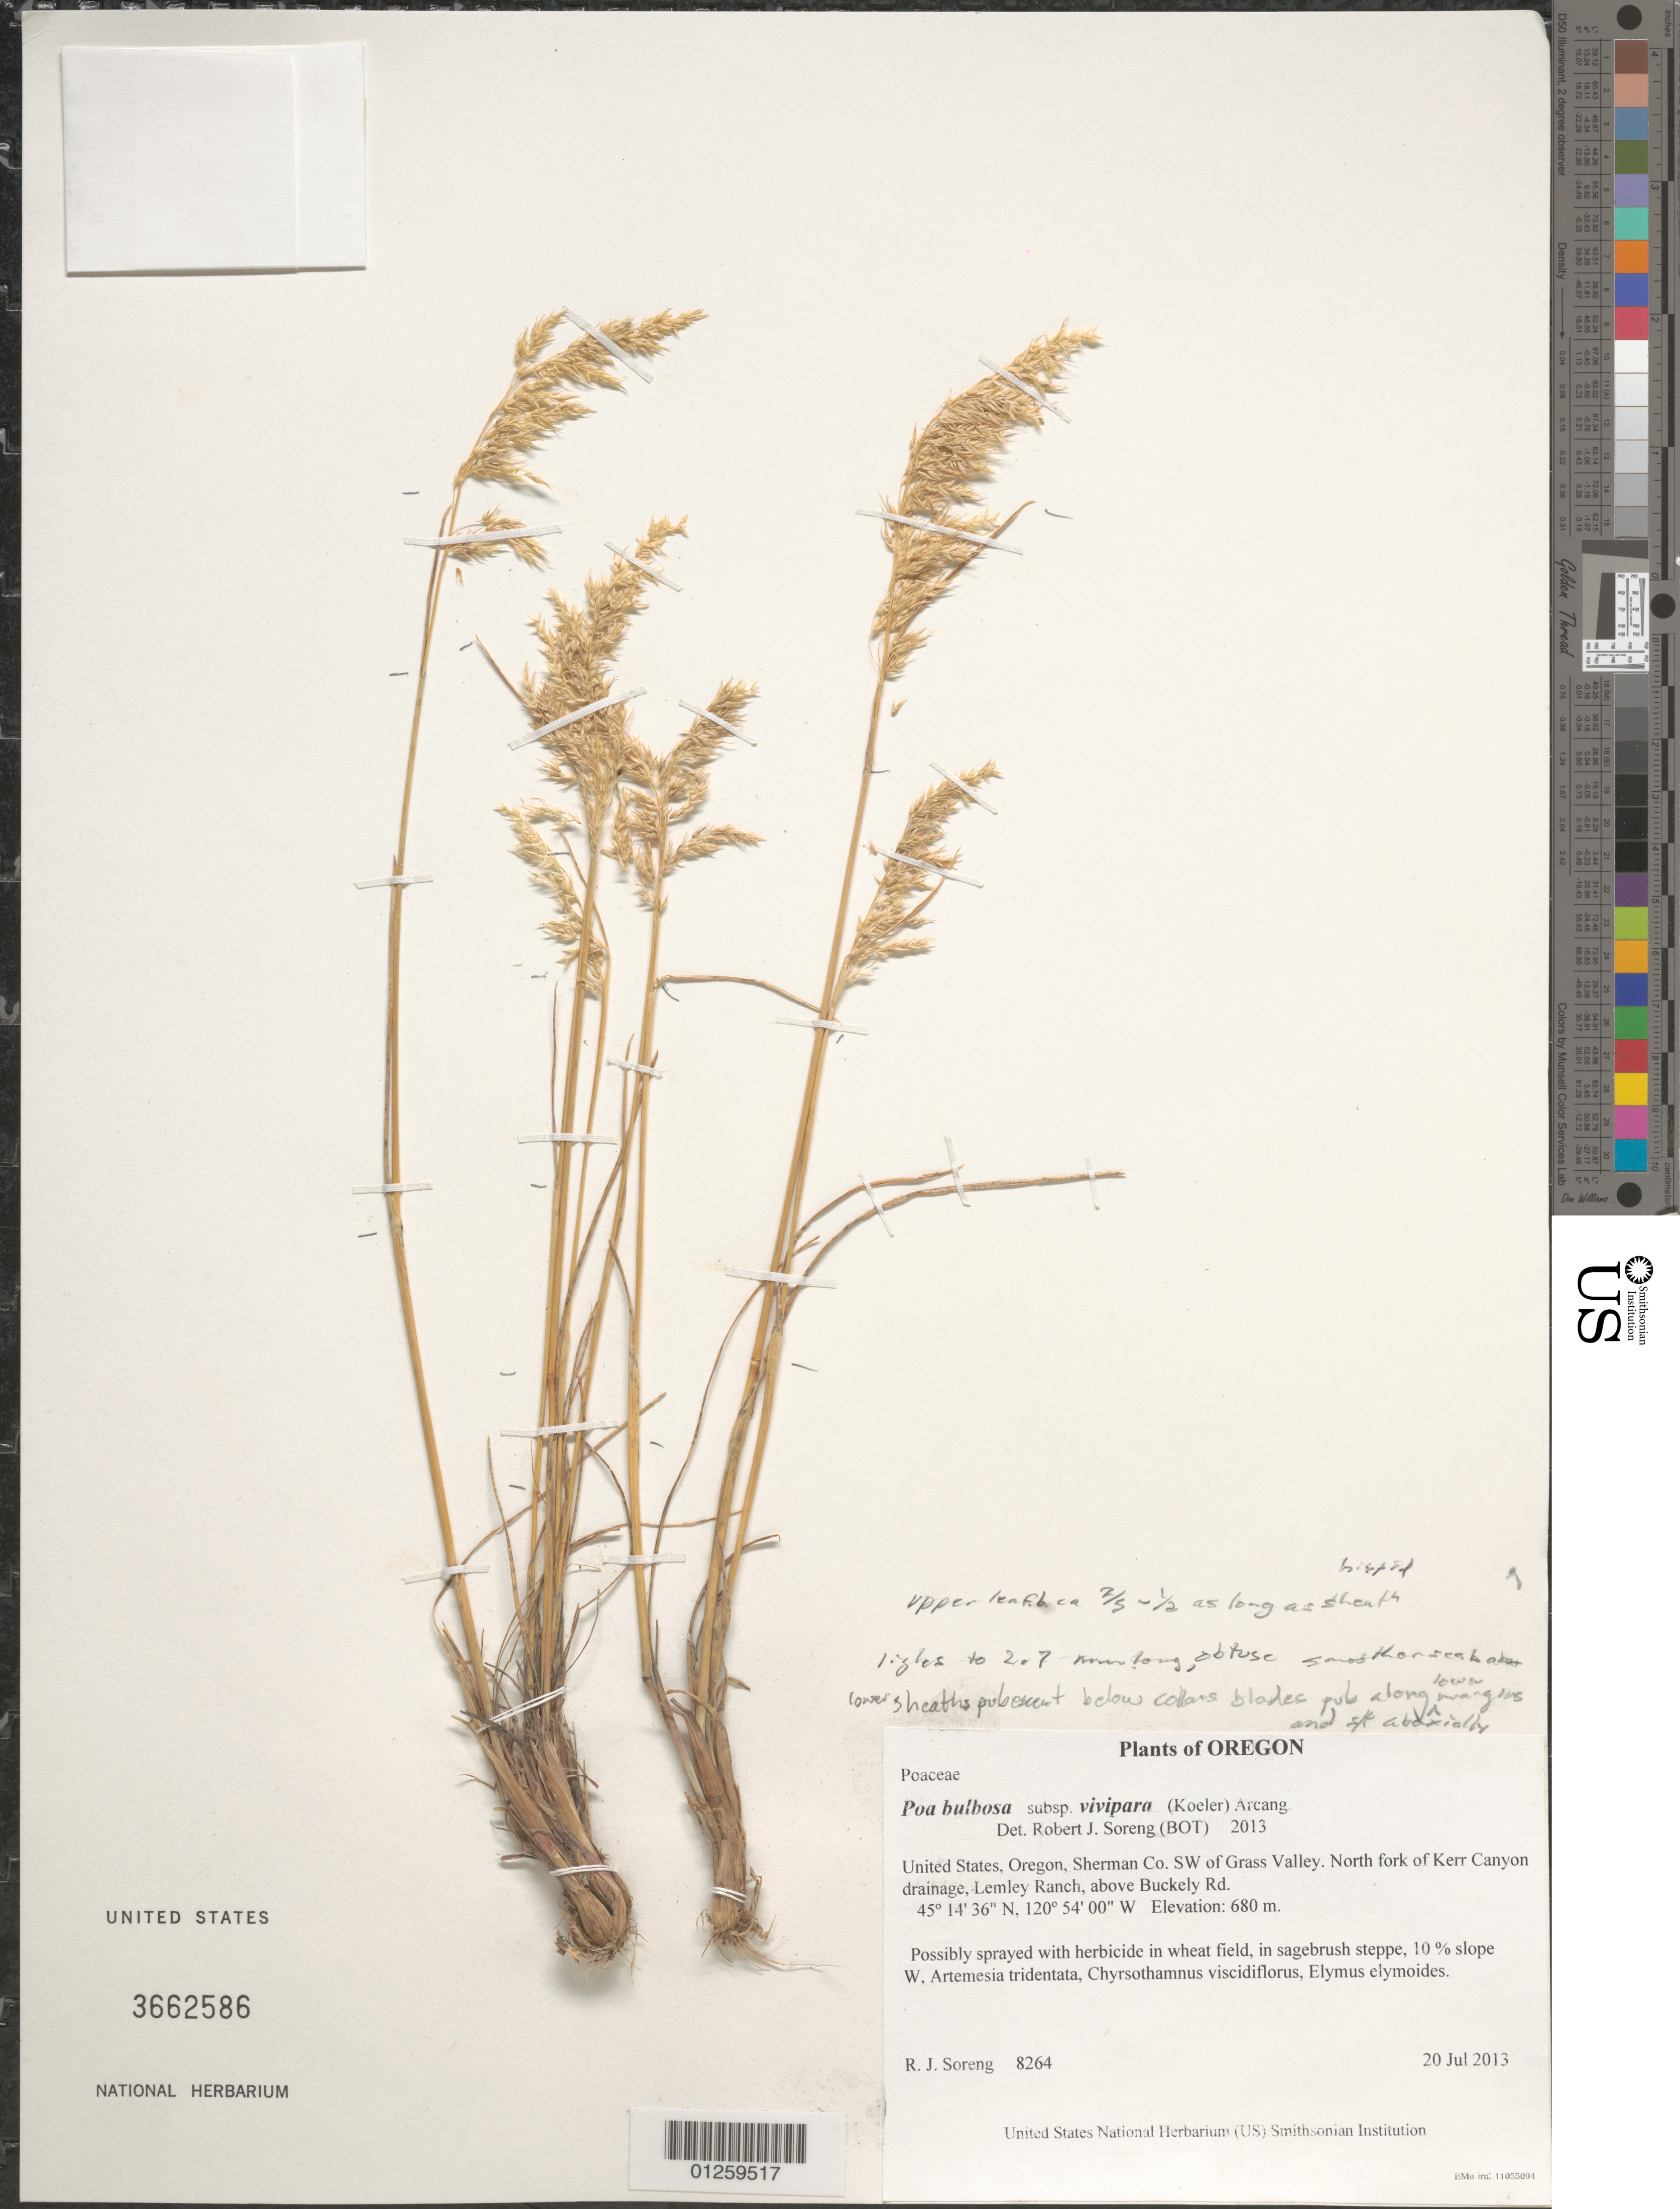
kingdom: Plantae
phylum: Tracheophyta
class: Liliopsida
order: Poales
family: Poaceae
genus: Poa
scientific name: Poa bulbosa subsp. vivipara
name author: (Koeler) Arcang.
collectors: R. J. Soreng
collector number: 8264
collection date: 2013-07-20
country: United States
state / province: Oregon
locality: Sheman Co. SW of Grass Valley. North fork of Kerr Canyon drainage, Lemley Ranch, above Buckely Rd.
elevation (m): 680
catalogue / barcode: US 3662586